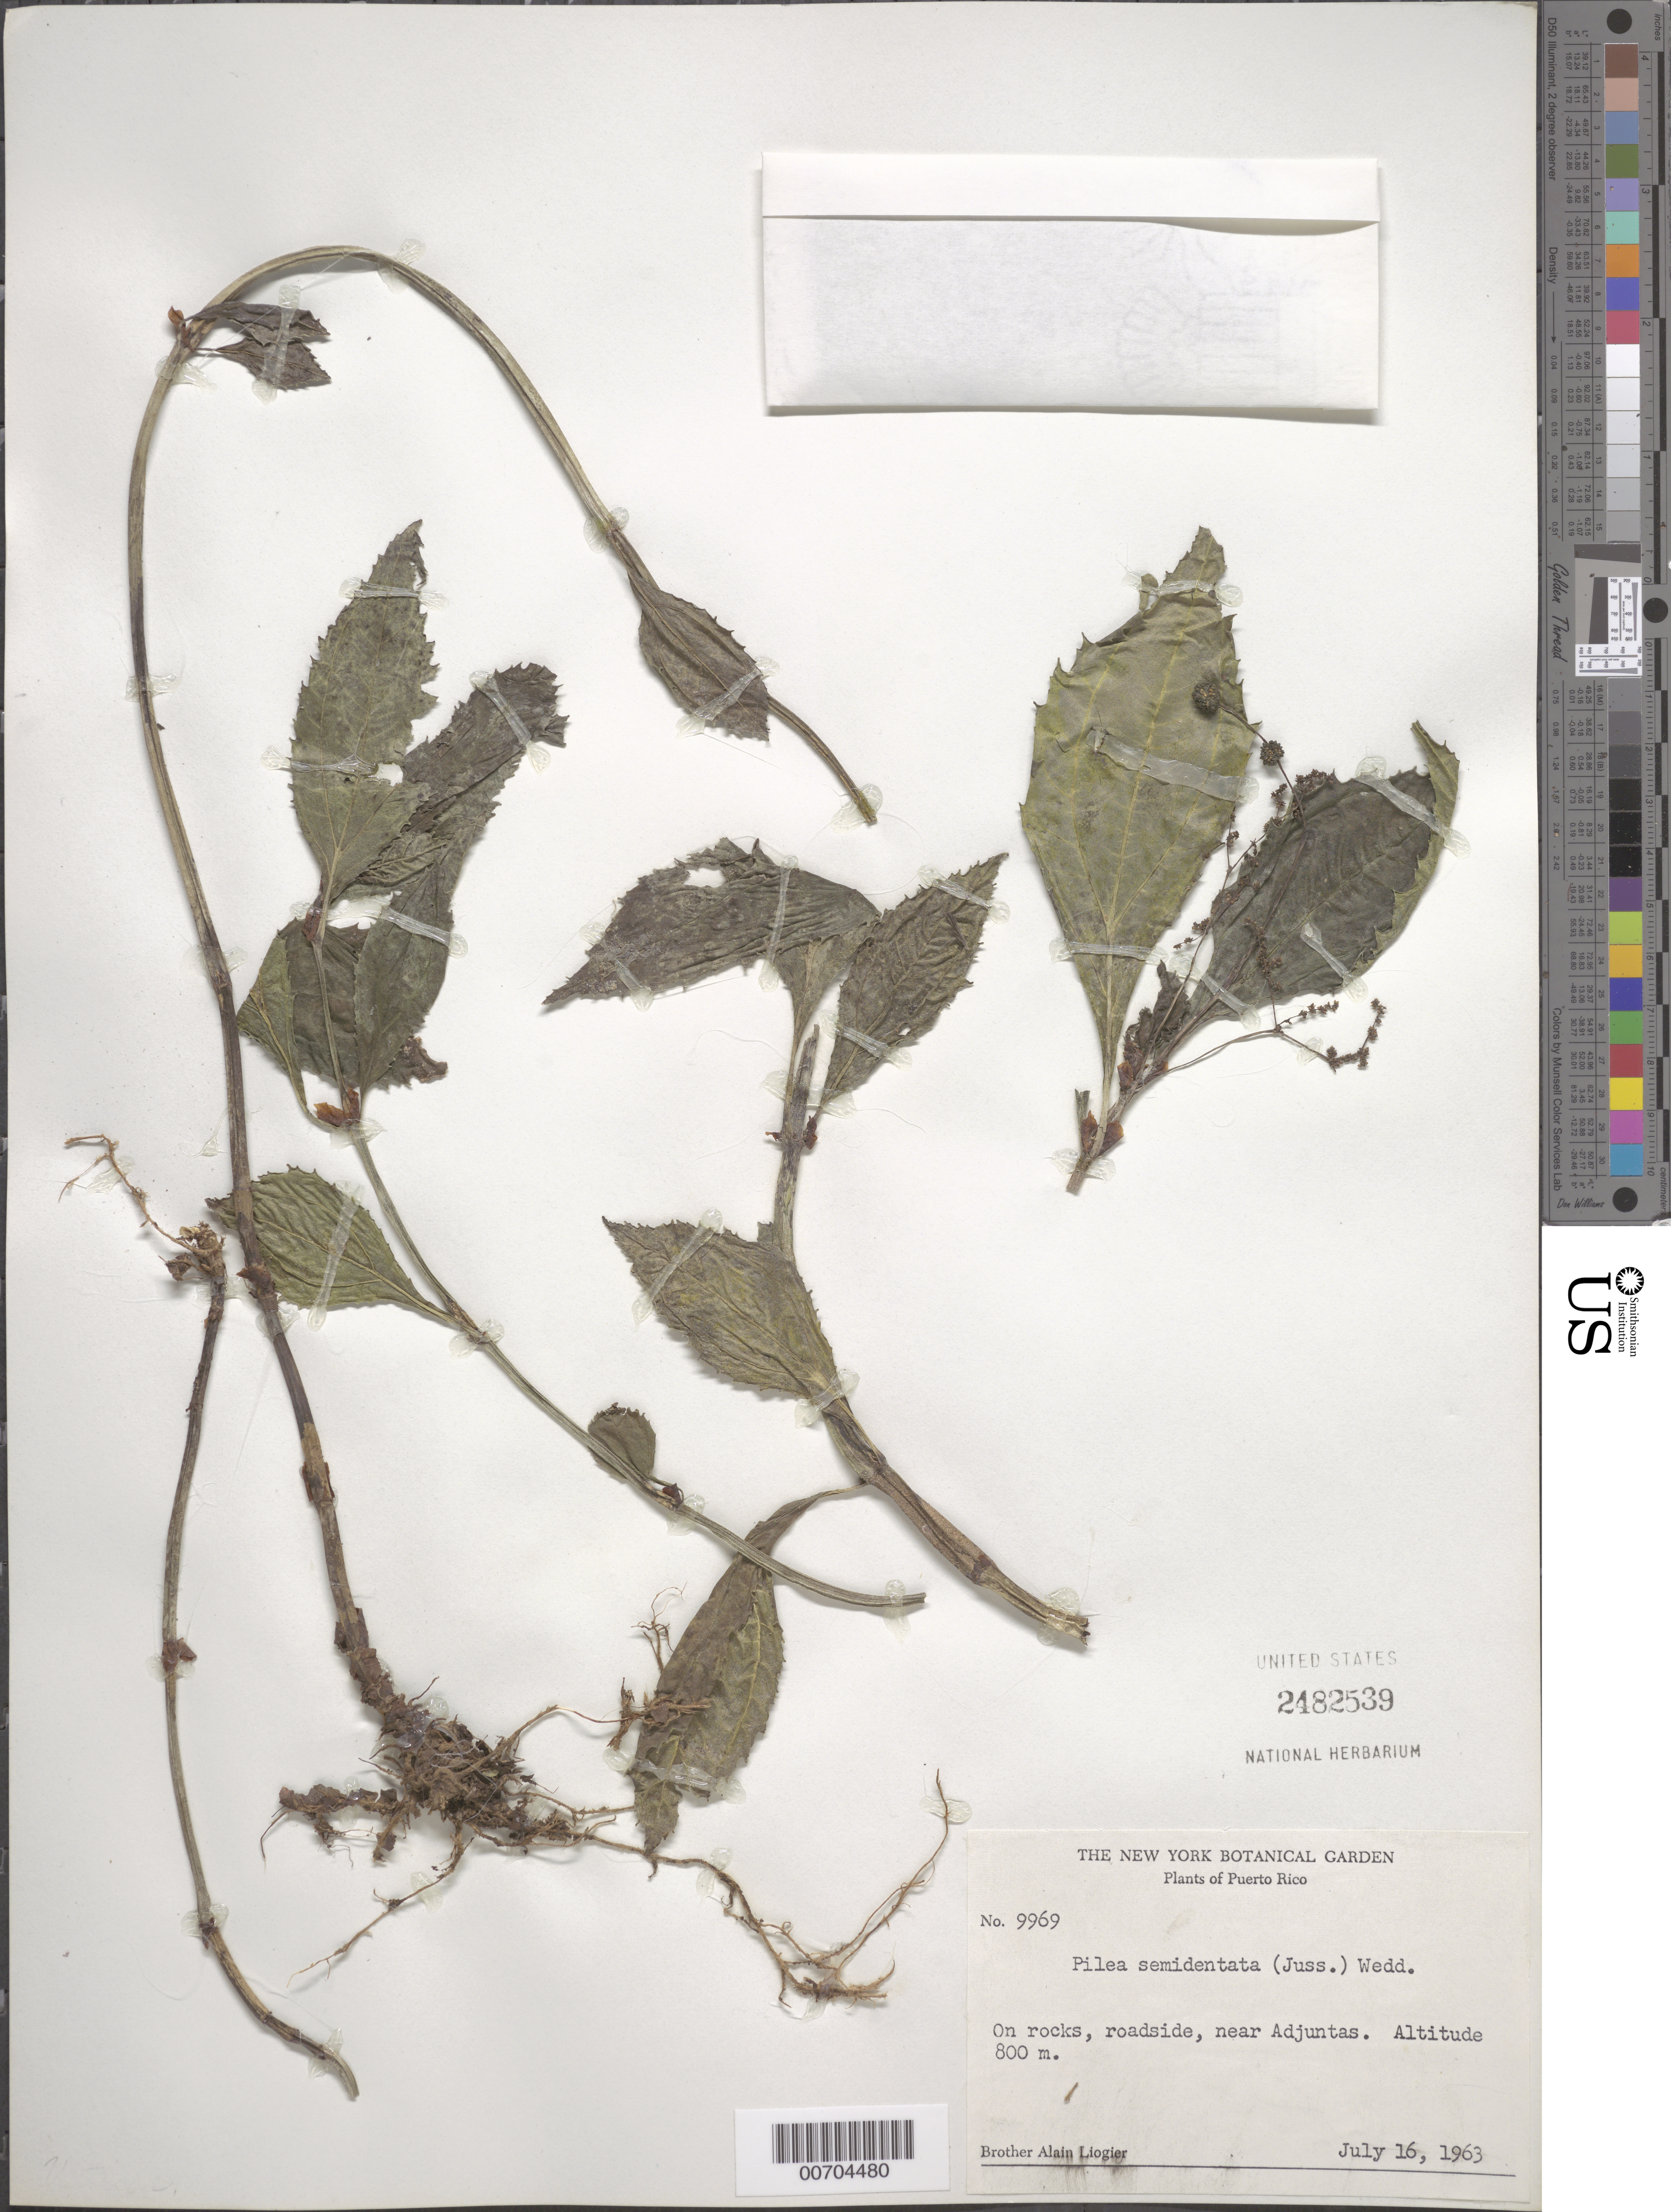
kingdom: Plantae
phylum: Tracheophyta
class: Magnoliopsida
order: Rosales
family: Urticaceae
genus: Pilea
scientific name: Pilea semidentata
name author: (Juss. ex Poir.) Wedd.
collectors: A. H. Liogier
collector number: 9969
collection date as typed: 16 Jul 1963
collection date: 1963-07-16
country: Puerto Rico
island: Greater Antilles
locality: Adjuntas, near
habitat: On rocks, roadside.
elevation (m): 800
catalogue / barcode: US 2482539